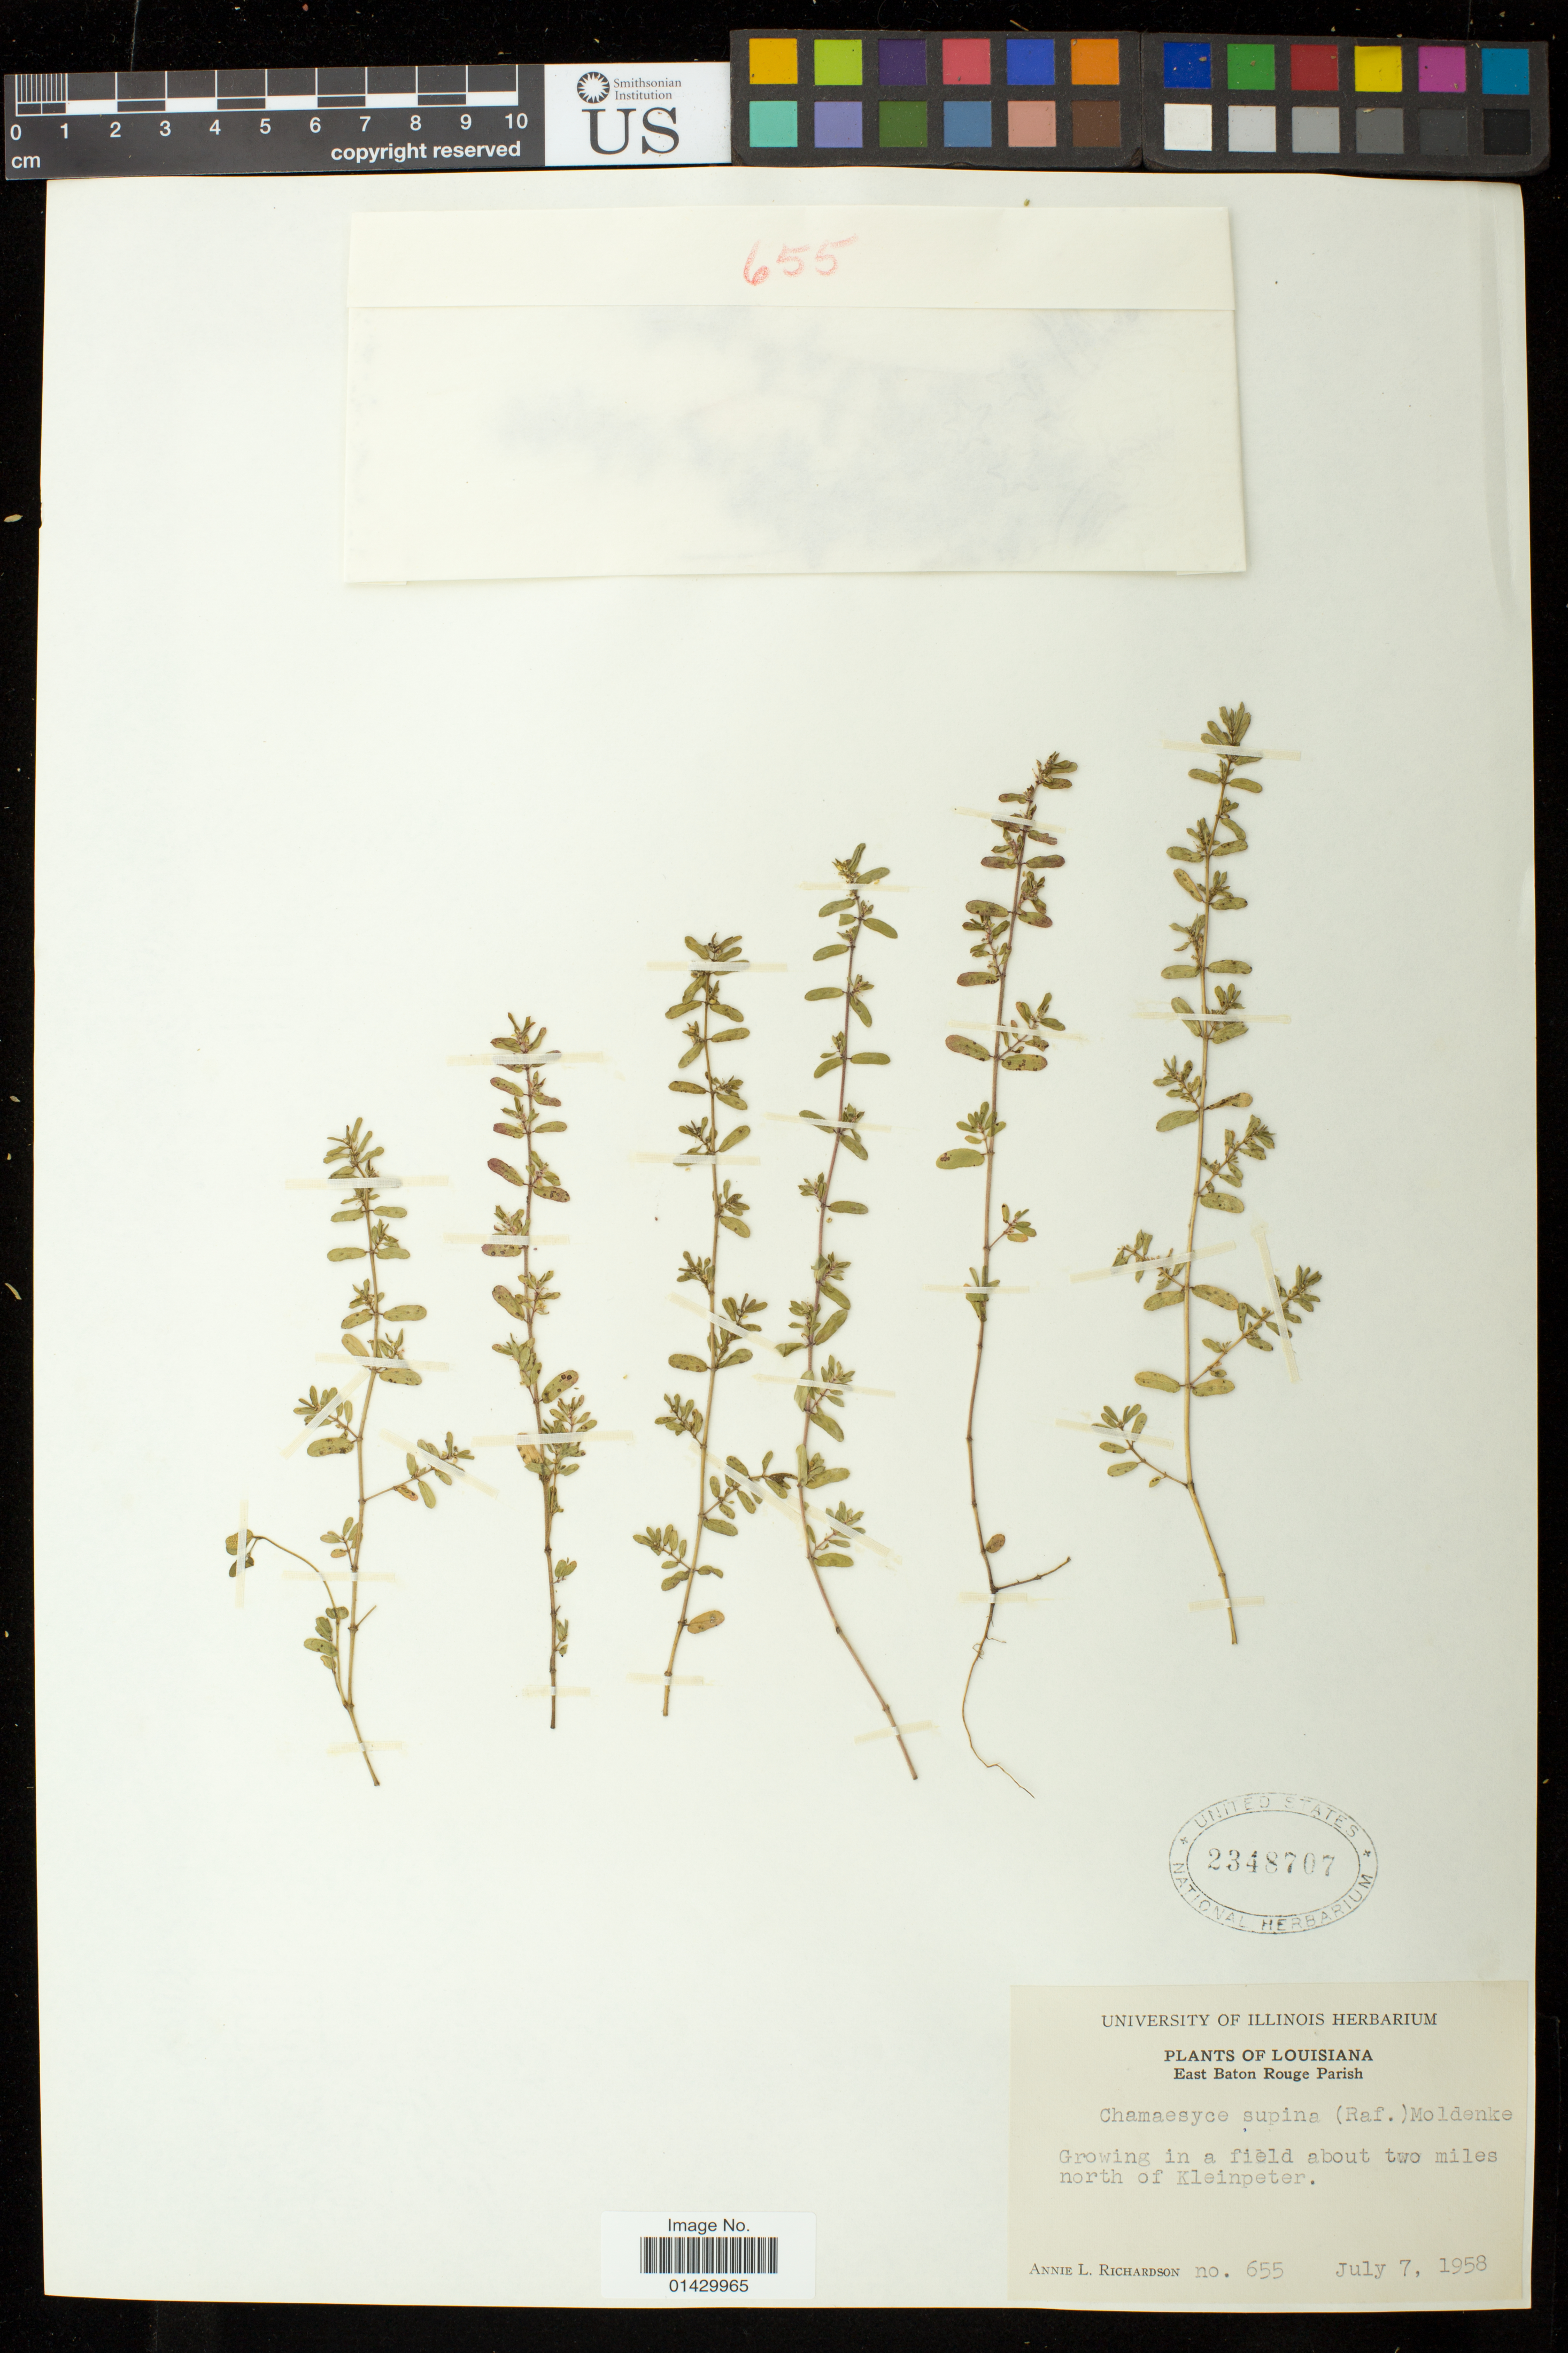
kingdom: Plantae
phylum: Tracheophyta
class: Magnoliopsida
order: Malpighiales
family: Euphorbiaceae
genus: Euphorbia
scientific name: Euphorbia maculata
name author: L.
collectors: A. L. Richardson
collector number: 655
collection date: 1958-07-07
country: United States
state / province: Louisiana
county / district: East Baton Rouge Parish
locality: About two miles north of Kleinpeter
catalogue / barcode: US 2348707